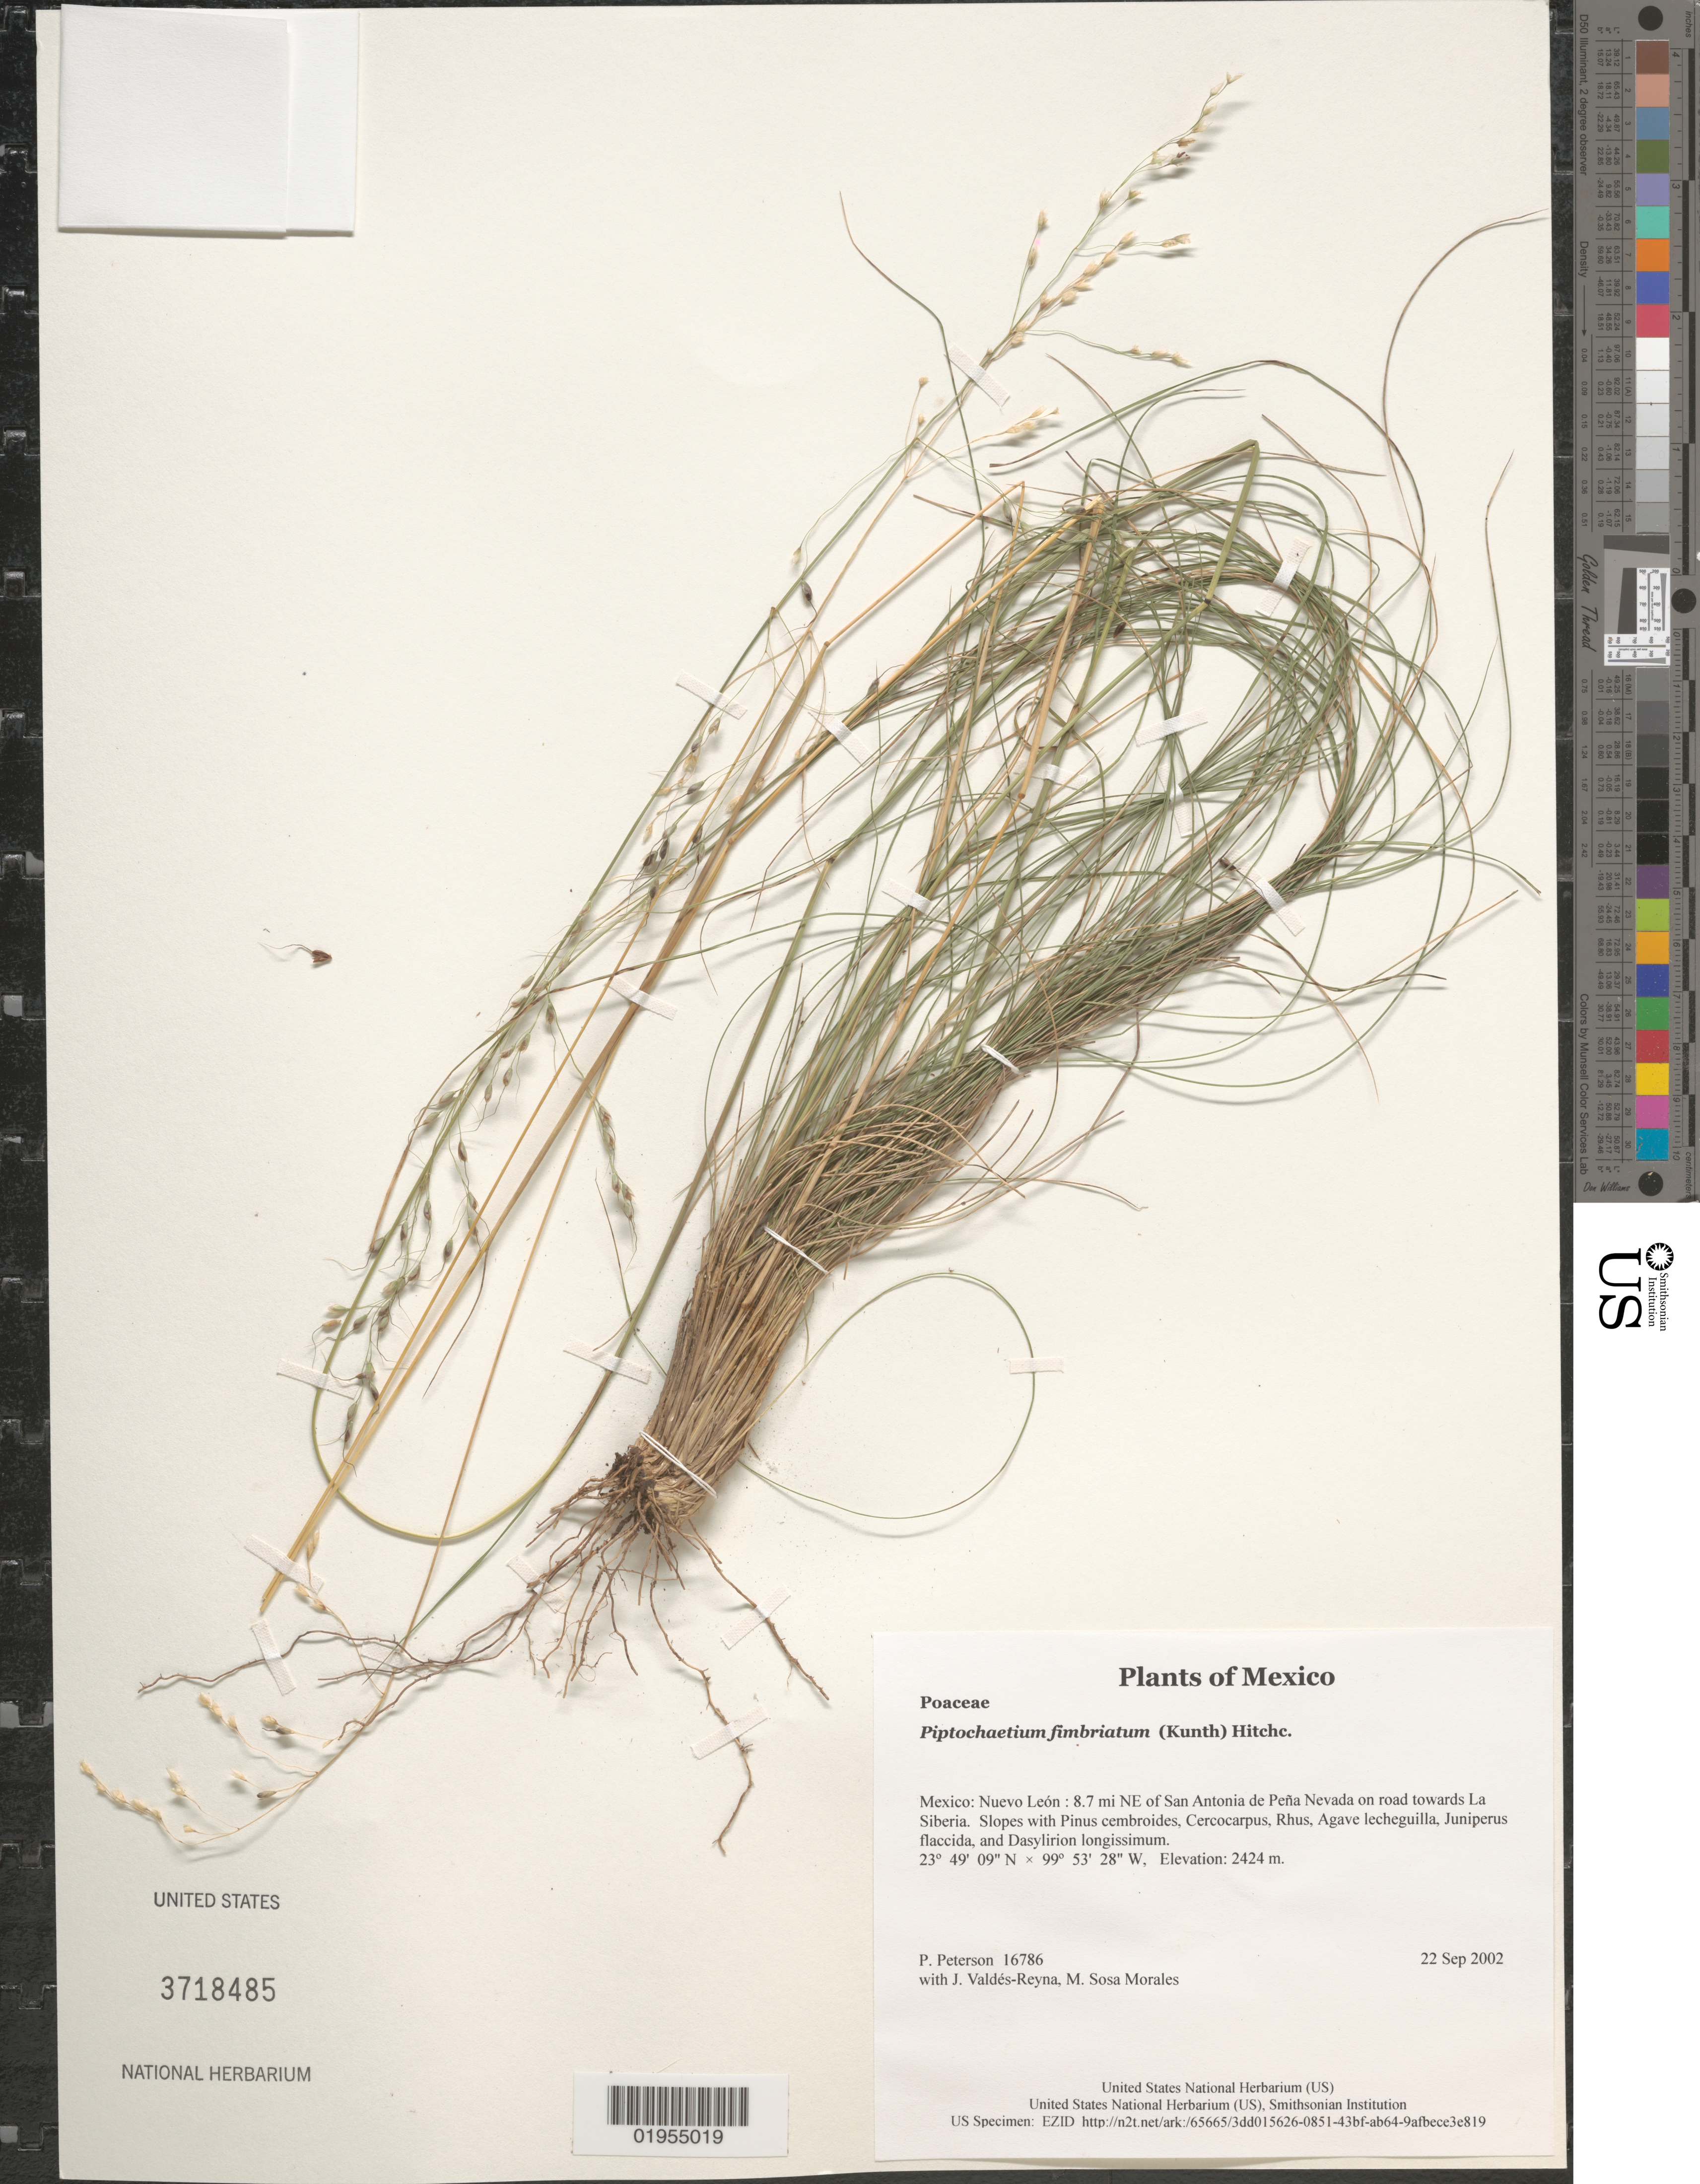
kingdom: Plantae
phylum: Tracheophyta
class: Liliopsida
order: Poales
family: Poaceae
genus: Piptochaetium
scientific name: Piptochaetium fimbriatum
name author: (Kunth) Hitchc.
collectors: P. M. Peterson, J. Valdés-Reyna & M. Sosa Morales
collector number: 16786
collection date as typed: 22 Sep 2002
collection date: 2002-09-22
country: Mexico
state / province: Nuevo León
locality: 8.7 mi NE of San Antonia de Peña Nevada on road towards La Siberia. Slopes with Pinus cembroides, Cercocarpus, Rhus, Agave lecheguilla, Juniperus flaccida, and Dasylirion longissimum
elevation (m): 2424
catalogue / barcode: US 3718485